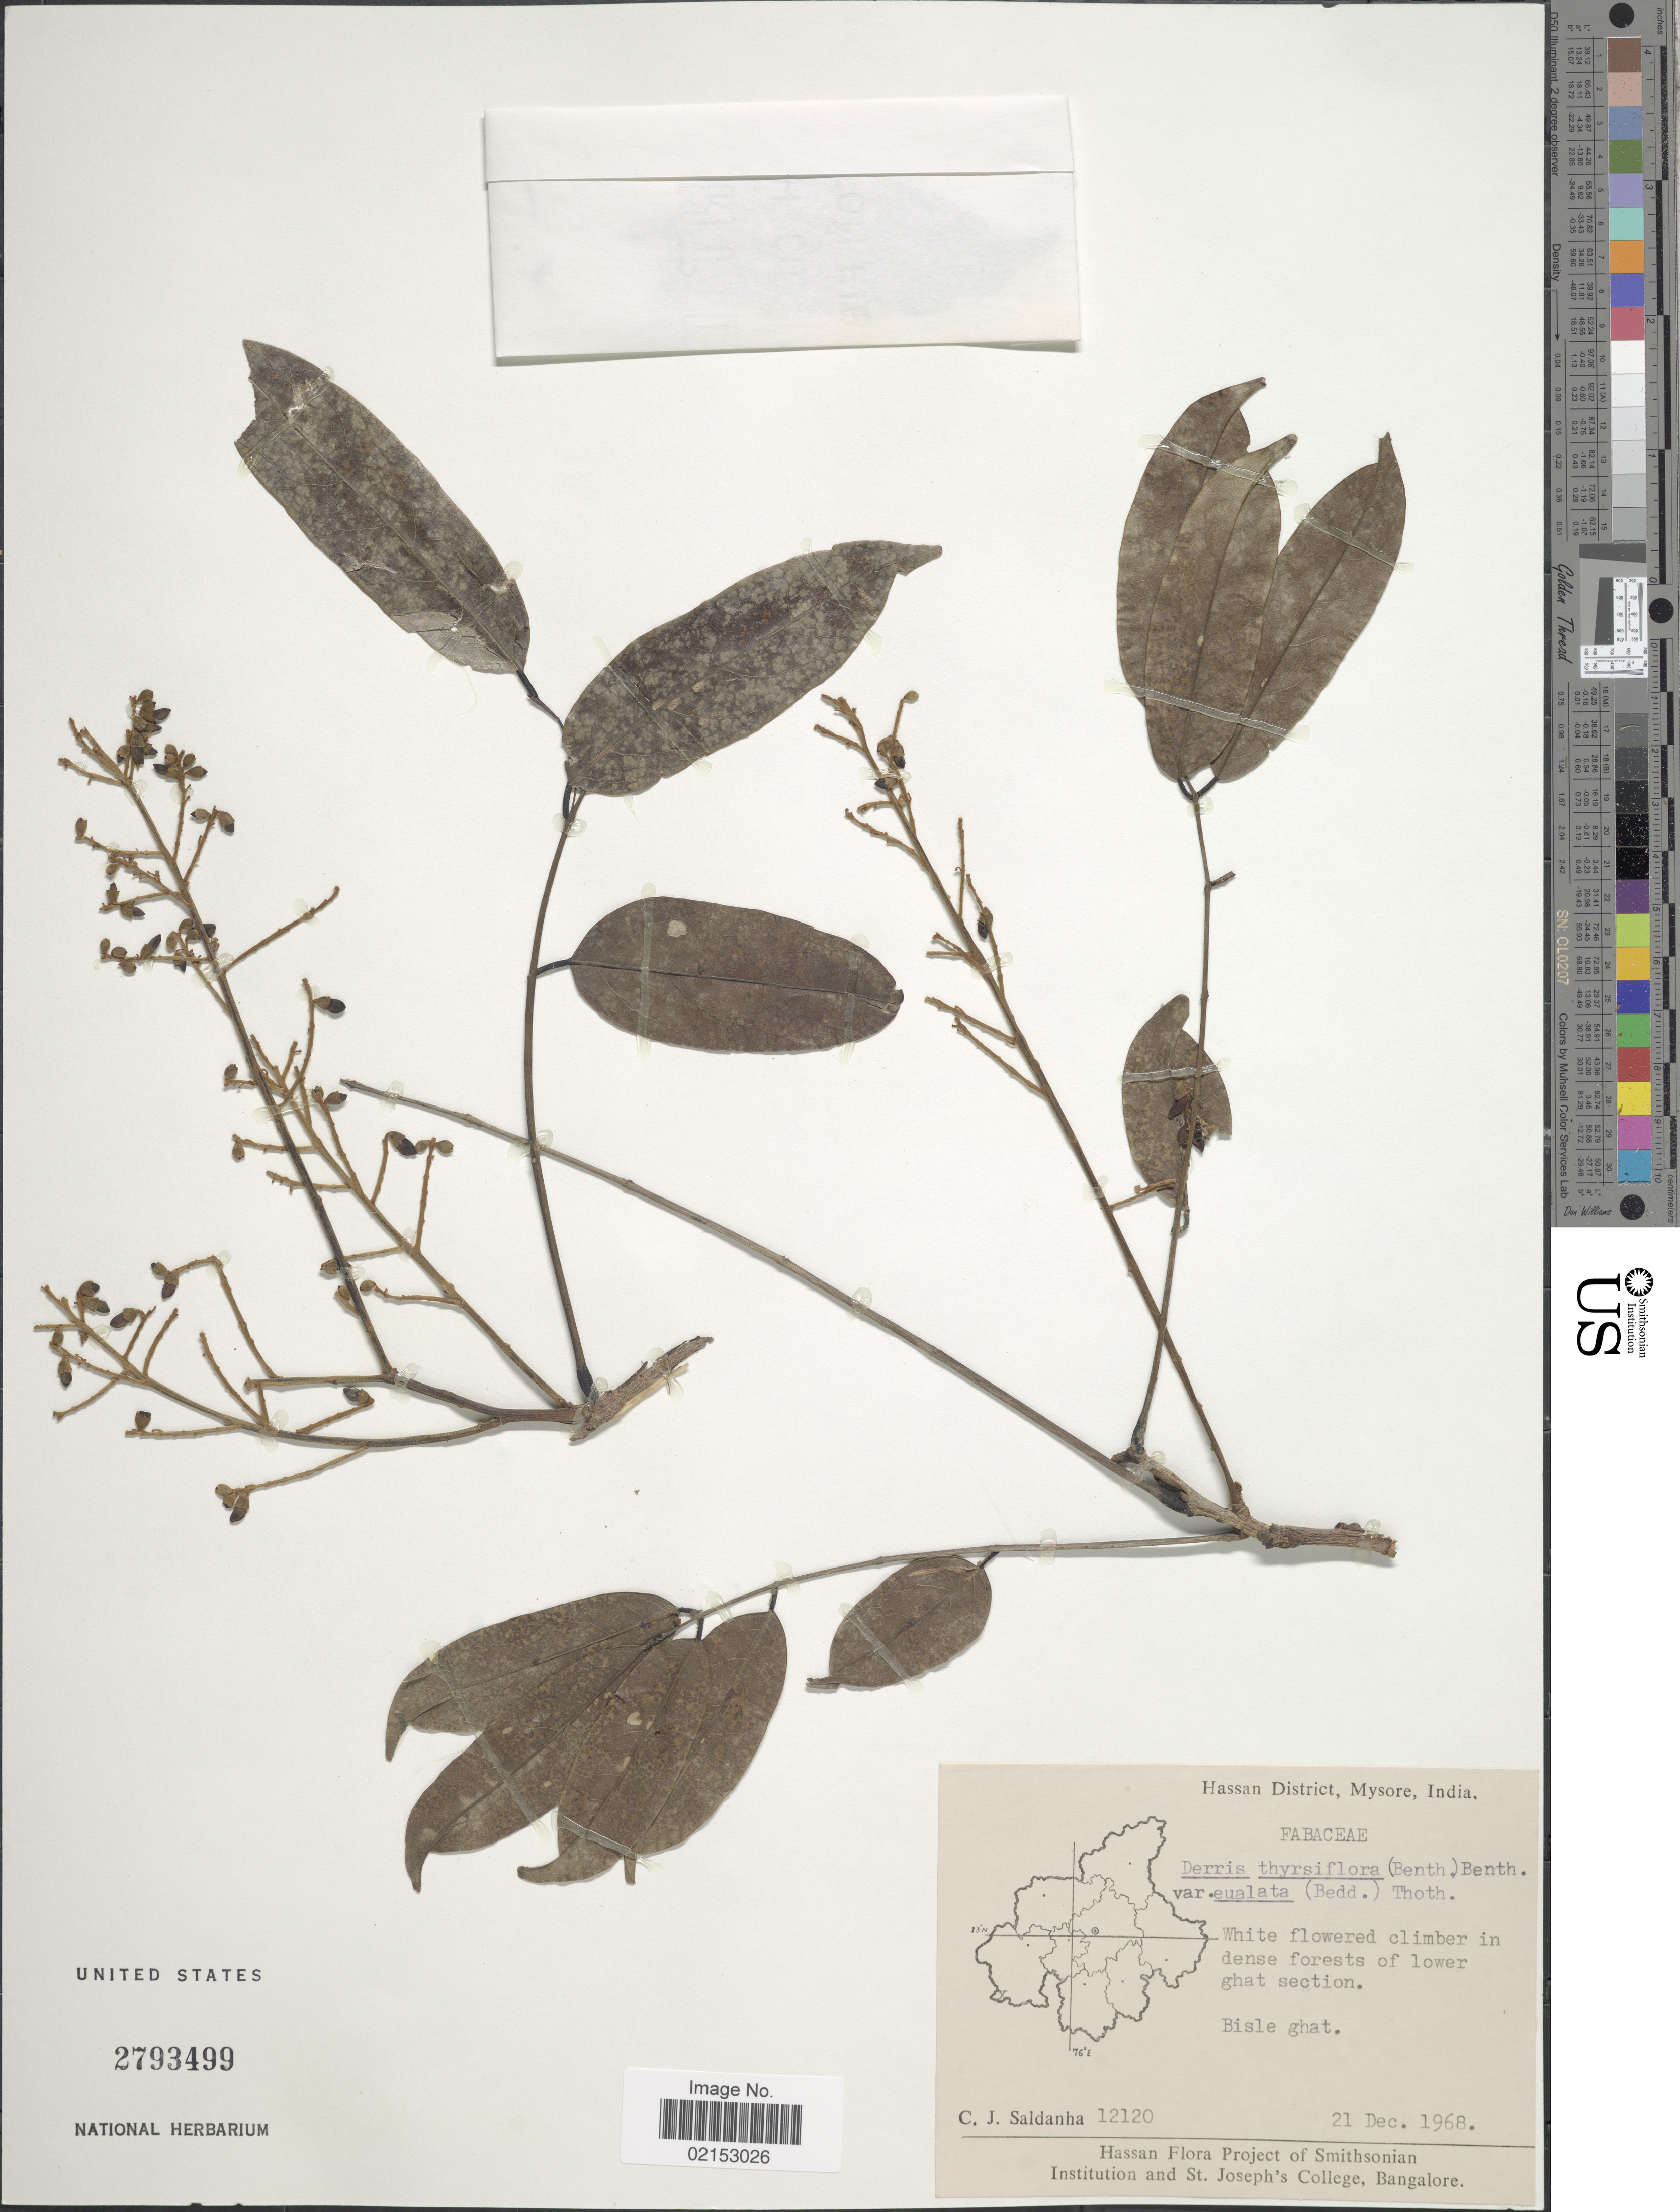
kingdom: Plantae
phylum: Tracheophyta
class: Magnoliopsida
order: Fabales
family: Fabaceae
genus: Aganope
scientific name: Aganope thyrsiflora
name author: (Benth.) Polhill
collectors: C. J. Saldanha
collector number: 12120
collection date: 1968-12-21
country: India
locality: Hassan District, Mysore, White flowered climber in dense forest of lower ghat section, Bisle ghat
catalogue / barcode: US 2793499